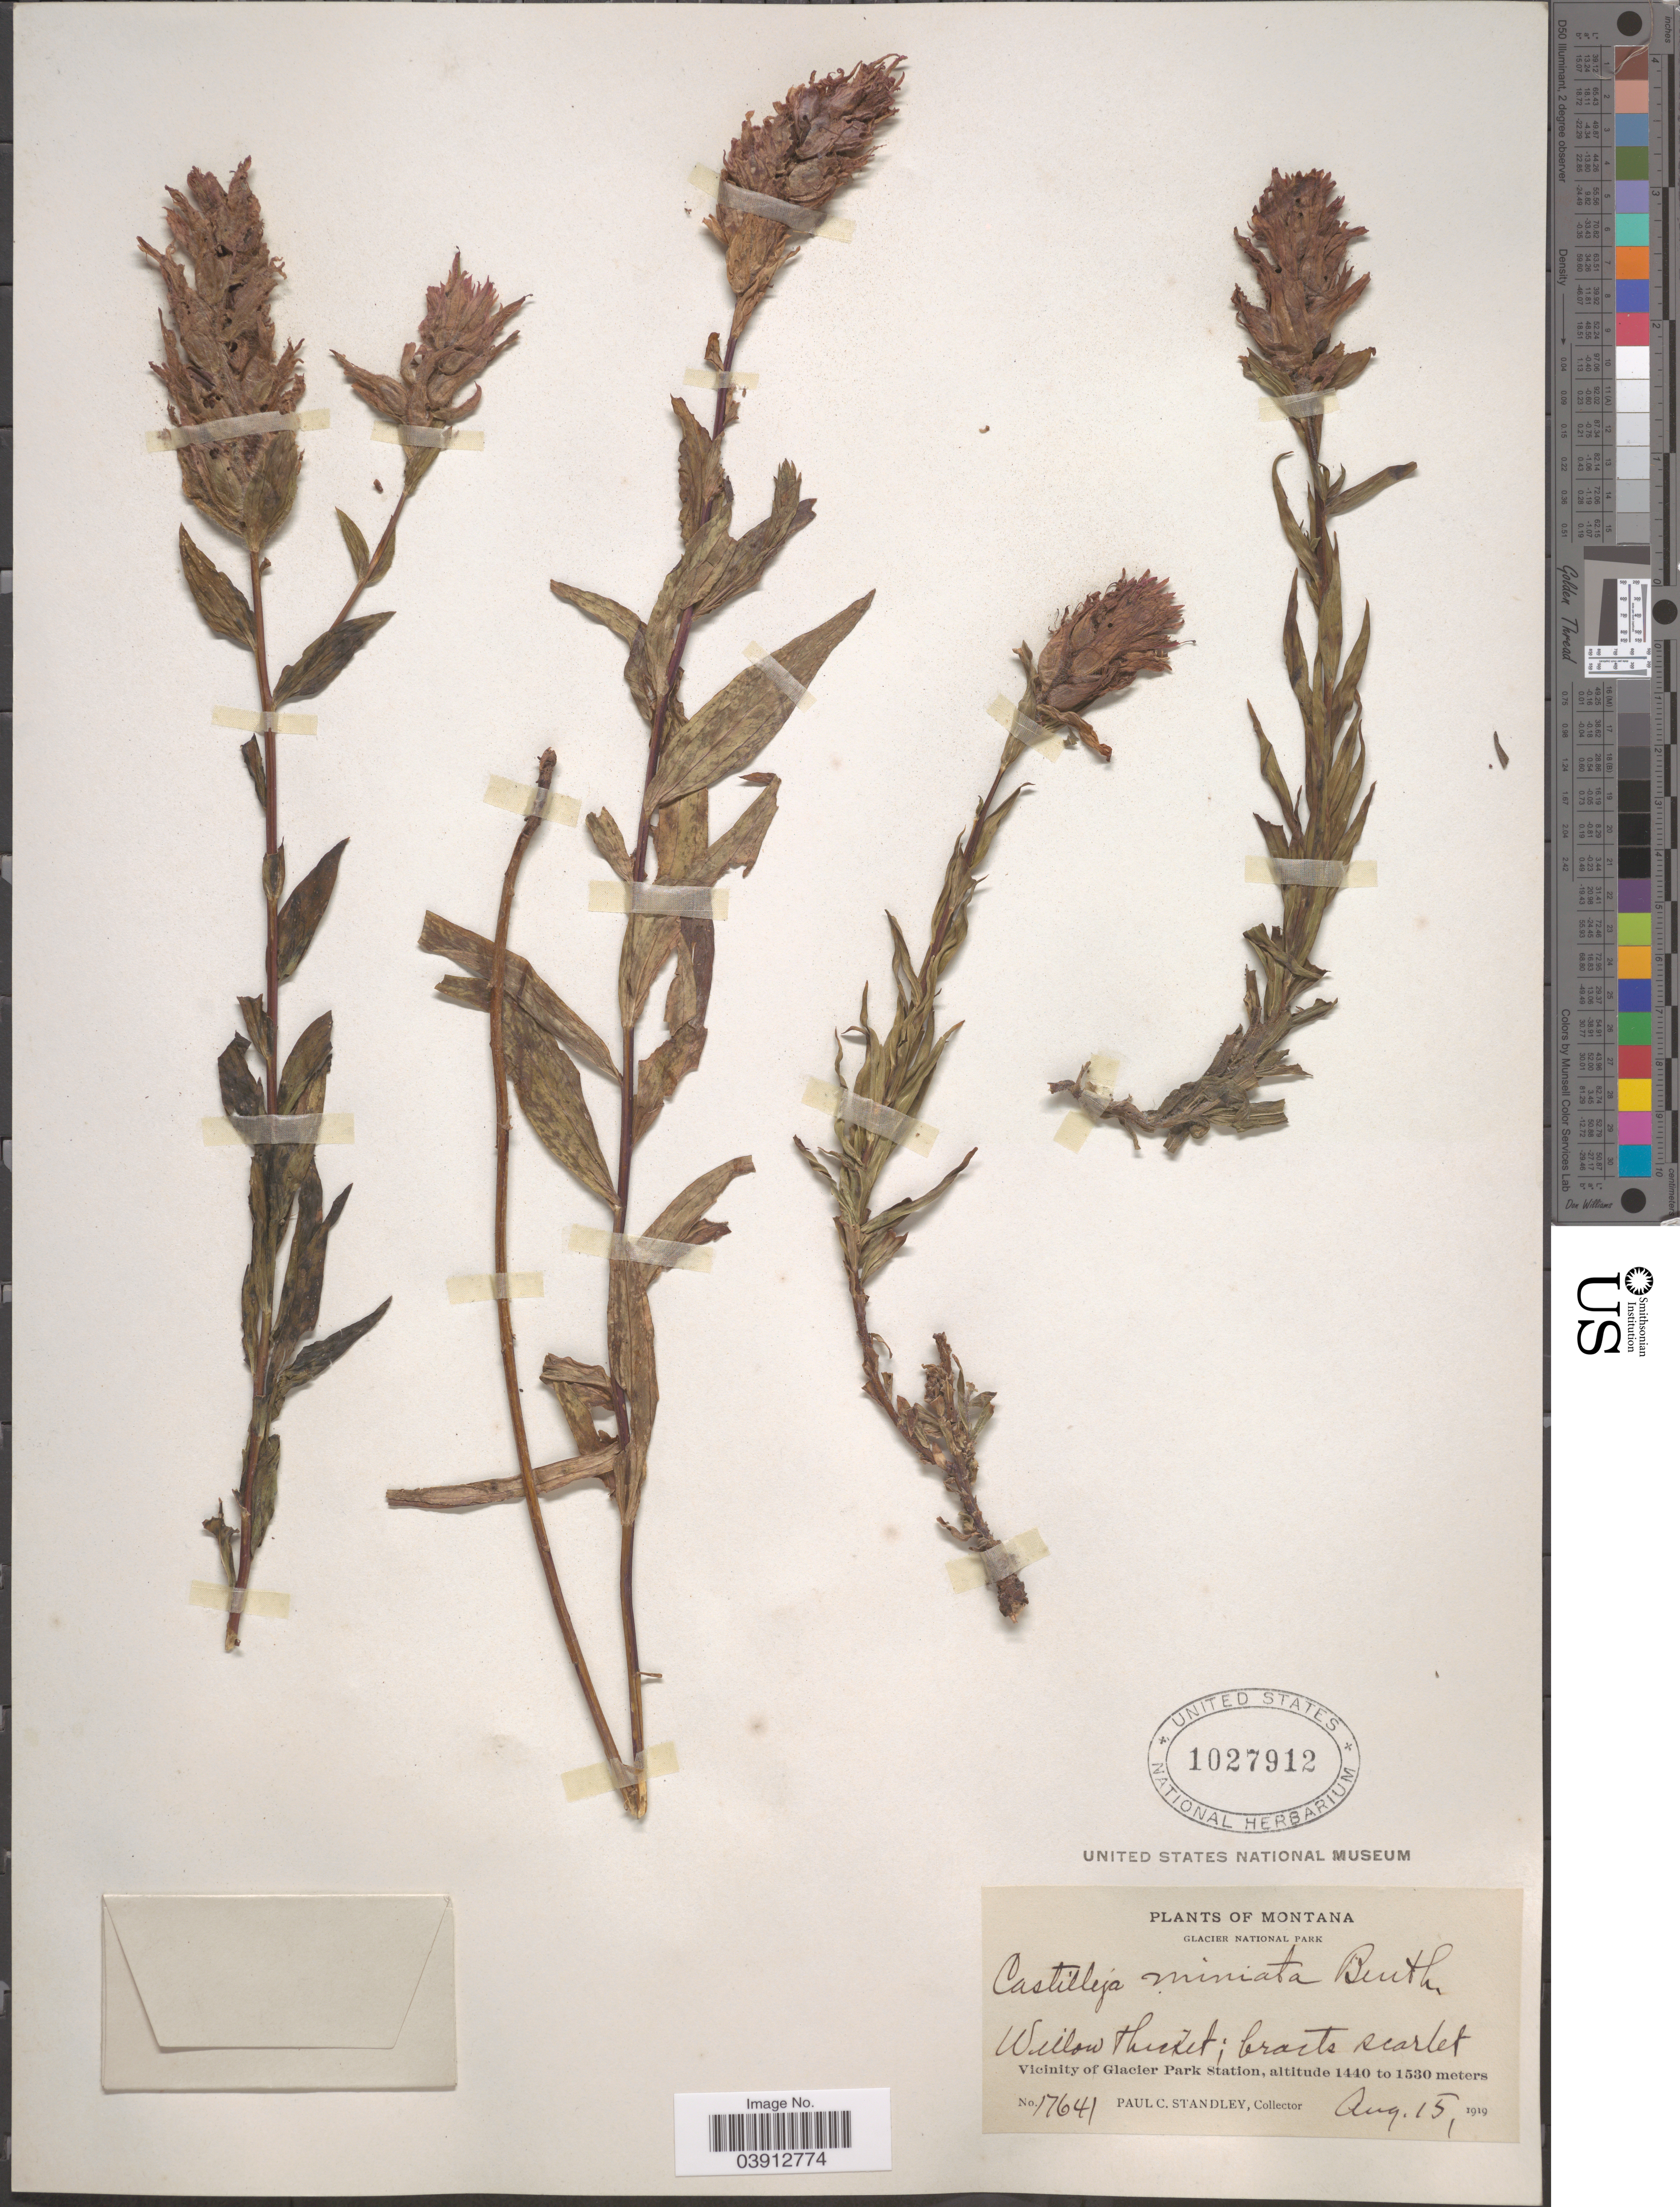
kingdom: Plantae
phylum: Tracheophyta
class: Magnoliopsida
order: Lamiales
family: Orobanchaceae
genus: Castilleja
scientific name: Castilleja miniata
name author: Douglas ex Hook.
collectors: P. C. Standley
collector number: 17641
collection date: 1919-08-15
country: United States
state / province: Montana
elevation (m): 1440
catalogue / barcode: US 1027912